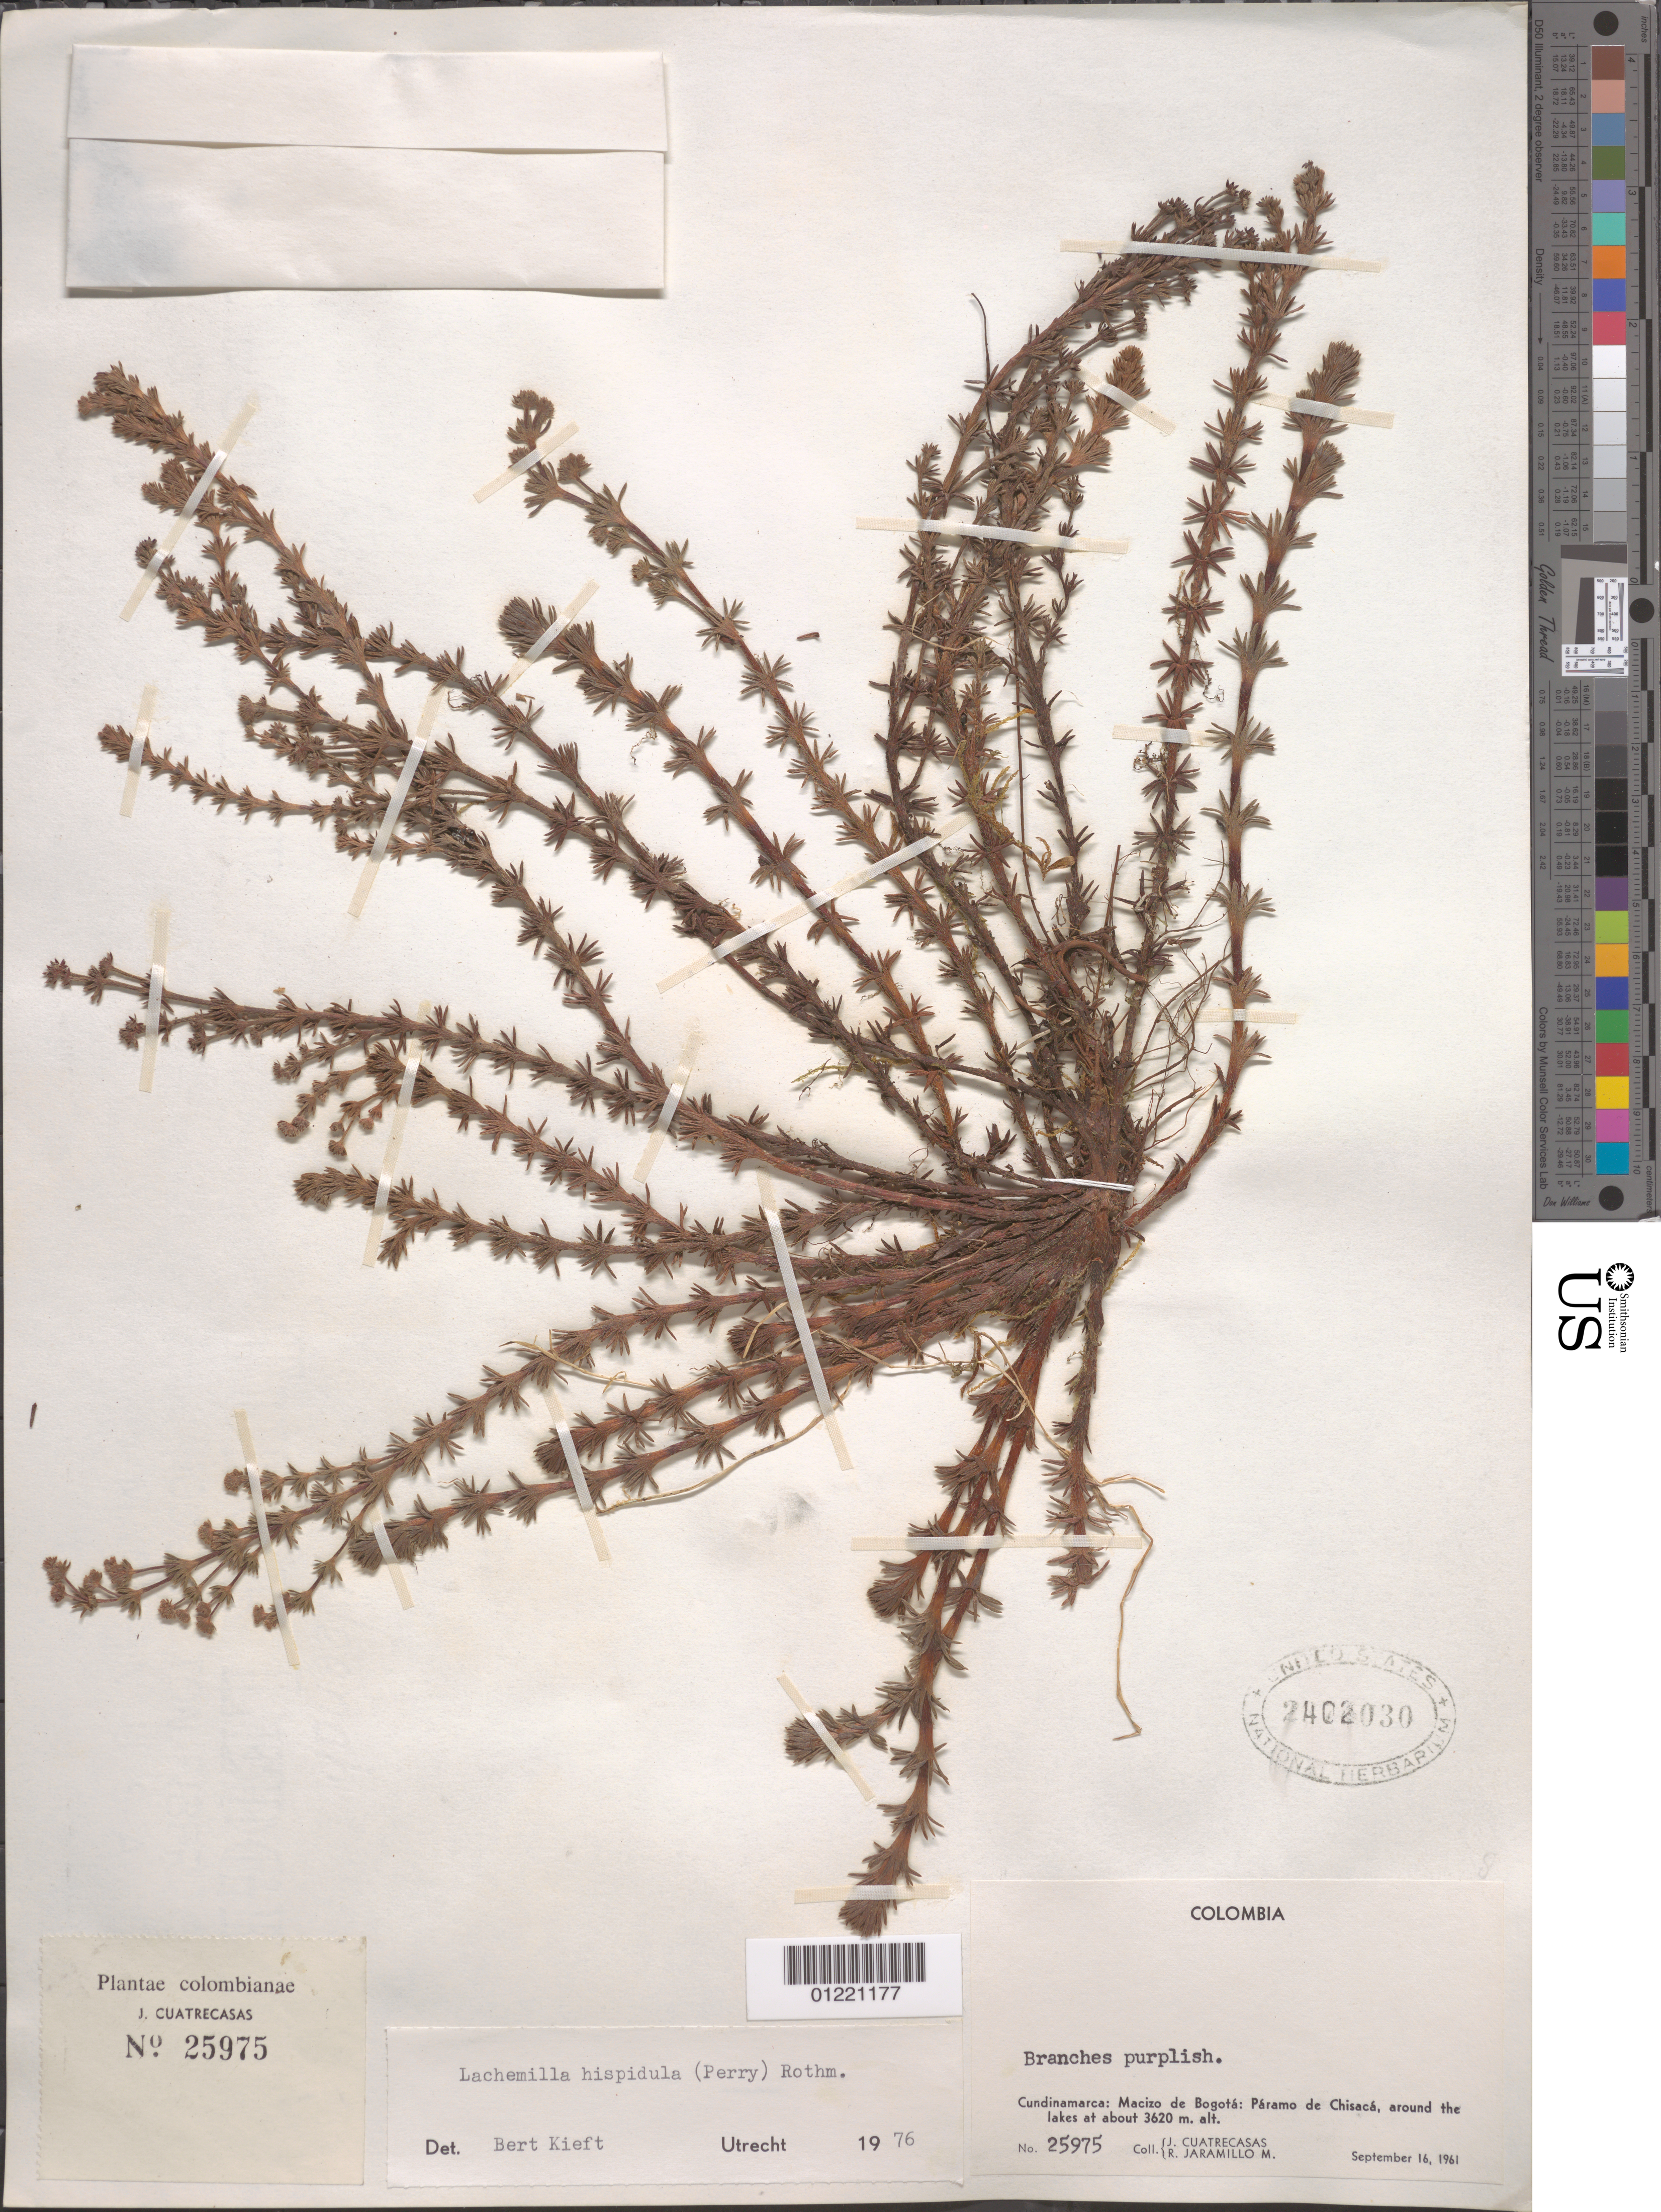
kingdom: Plantae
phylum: Tracheophyta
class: Magnoliopsida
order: Rosales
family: Rosaceae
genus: Lachemilla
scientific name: Lachemilla hispidula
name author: (L.M. Perry) Rothm.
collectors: J. Cuatrecasas & R. Jaramillo M.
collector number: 25975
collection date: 1961-09-16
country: Colombia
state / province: Cundinamarca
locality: Macizo de Bogota: Páramo de Chisacá, around the lakes.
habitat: paramo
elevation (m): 3620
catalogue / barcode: US 4202030